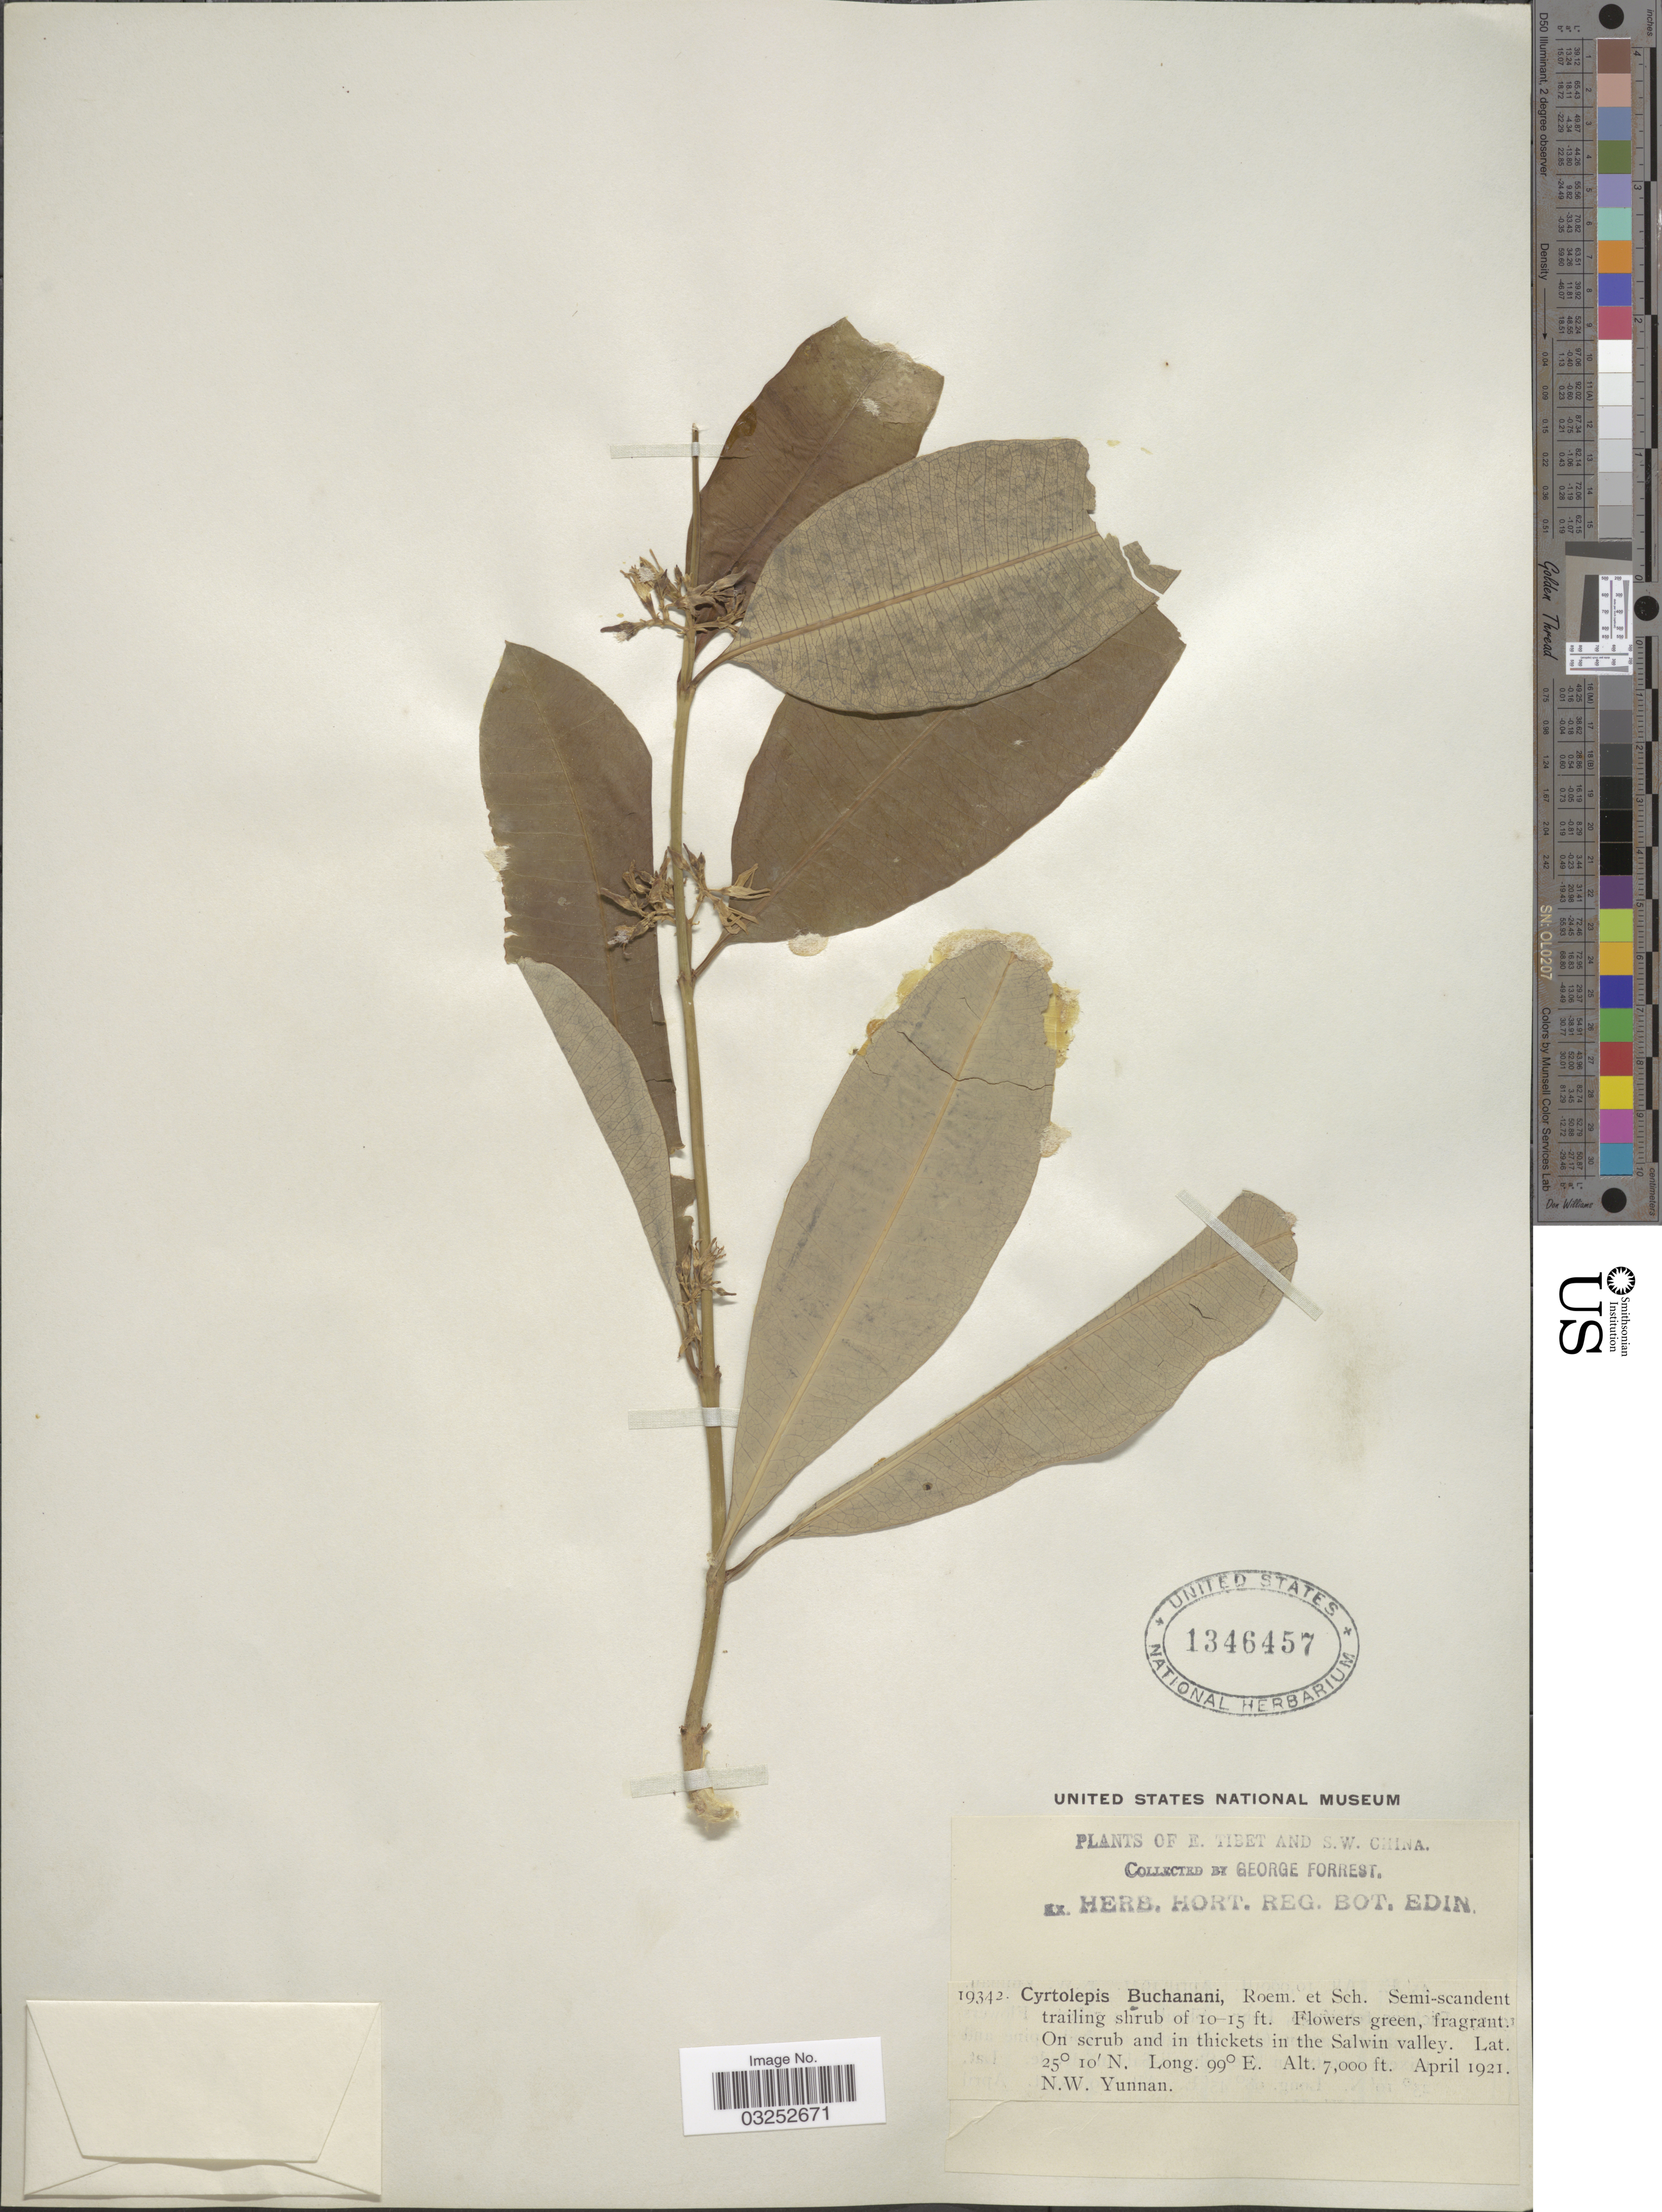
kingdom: Plantae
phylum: Tracheophyta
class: Magnoliopsida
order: Gentianales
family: Apocynaceae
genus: Cryptolepis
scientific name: Cryptolepis buchananii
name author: Roem. & Schult.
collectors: G. Forrest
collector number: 19342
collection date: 1921-04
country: China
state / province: Yunnan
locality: E. Tibet and S.W. China, On scrub and in thickets in the Salwin valley, N.W. Yunnan.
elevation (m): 2134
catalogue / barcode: US 1346457